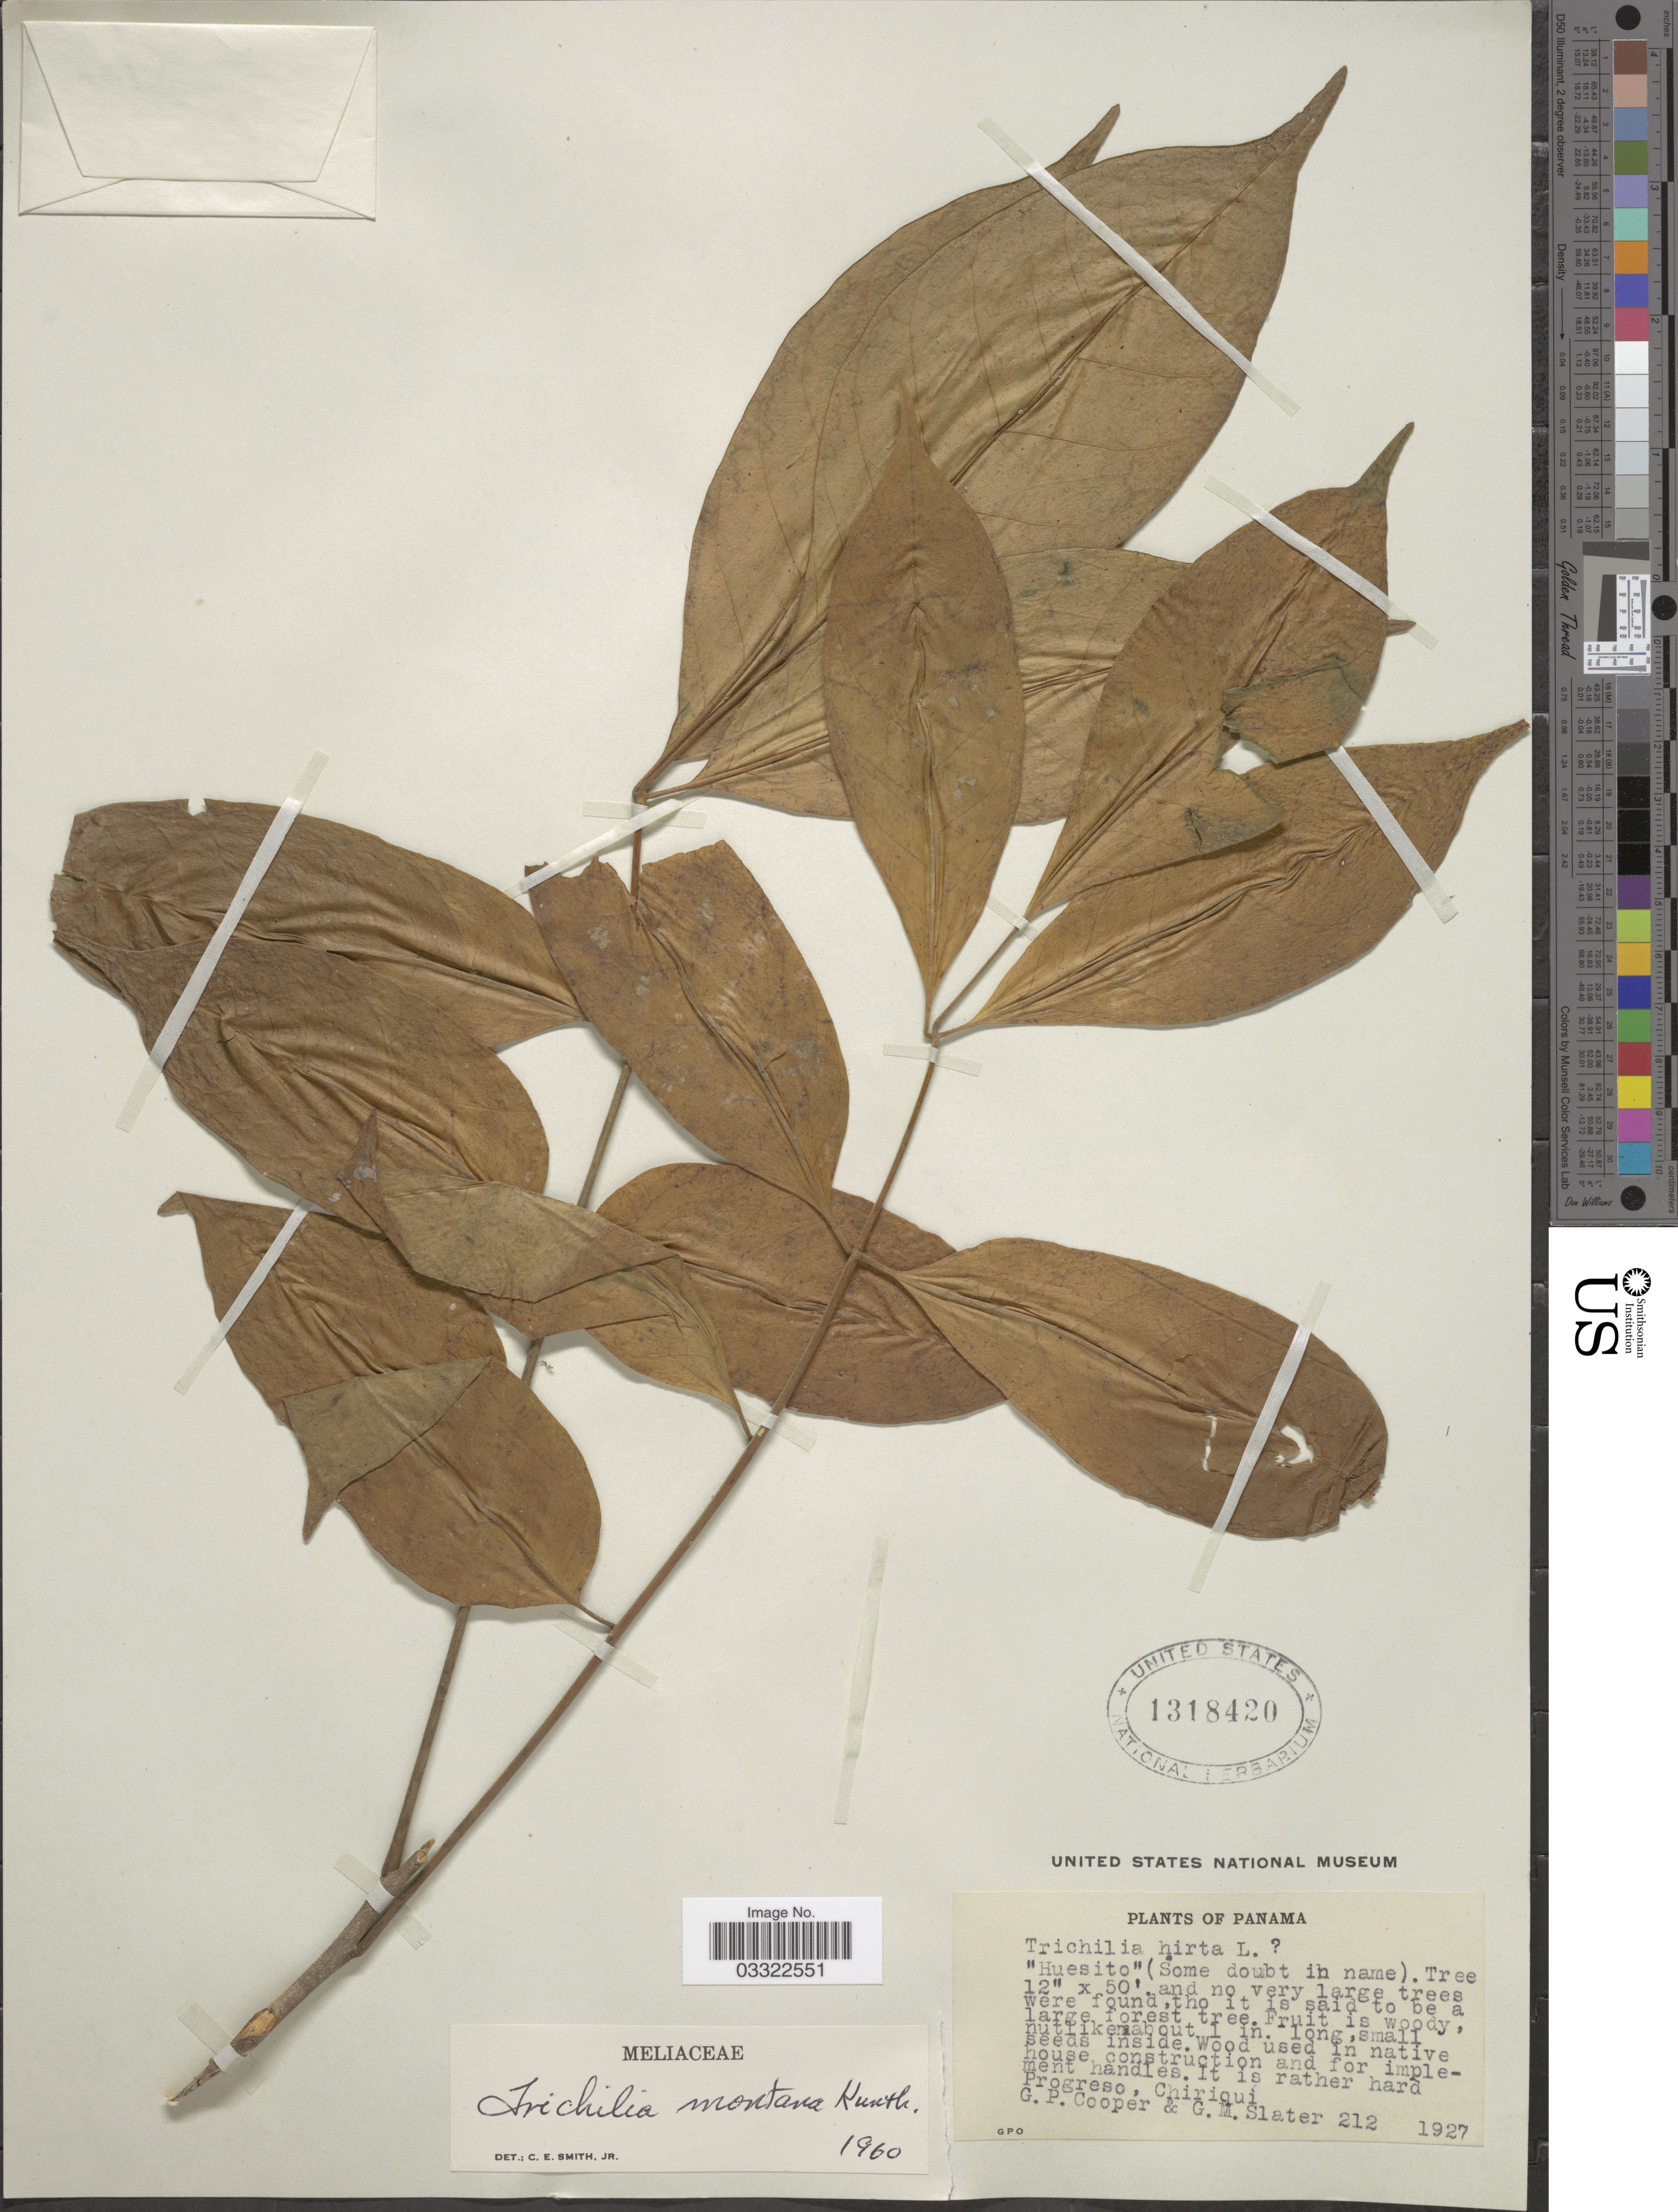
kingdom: Plantae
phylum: Tracheophyta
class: Magnoliopsida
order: Sapindales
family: Meliaceae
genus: Trichilia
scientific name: Trichilia montana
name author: Kunth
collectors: G. Cooper & G. Slater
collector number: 212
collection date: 1927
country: Panama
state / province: Chiriqui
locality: Progreso.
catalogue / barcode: US 1318420